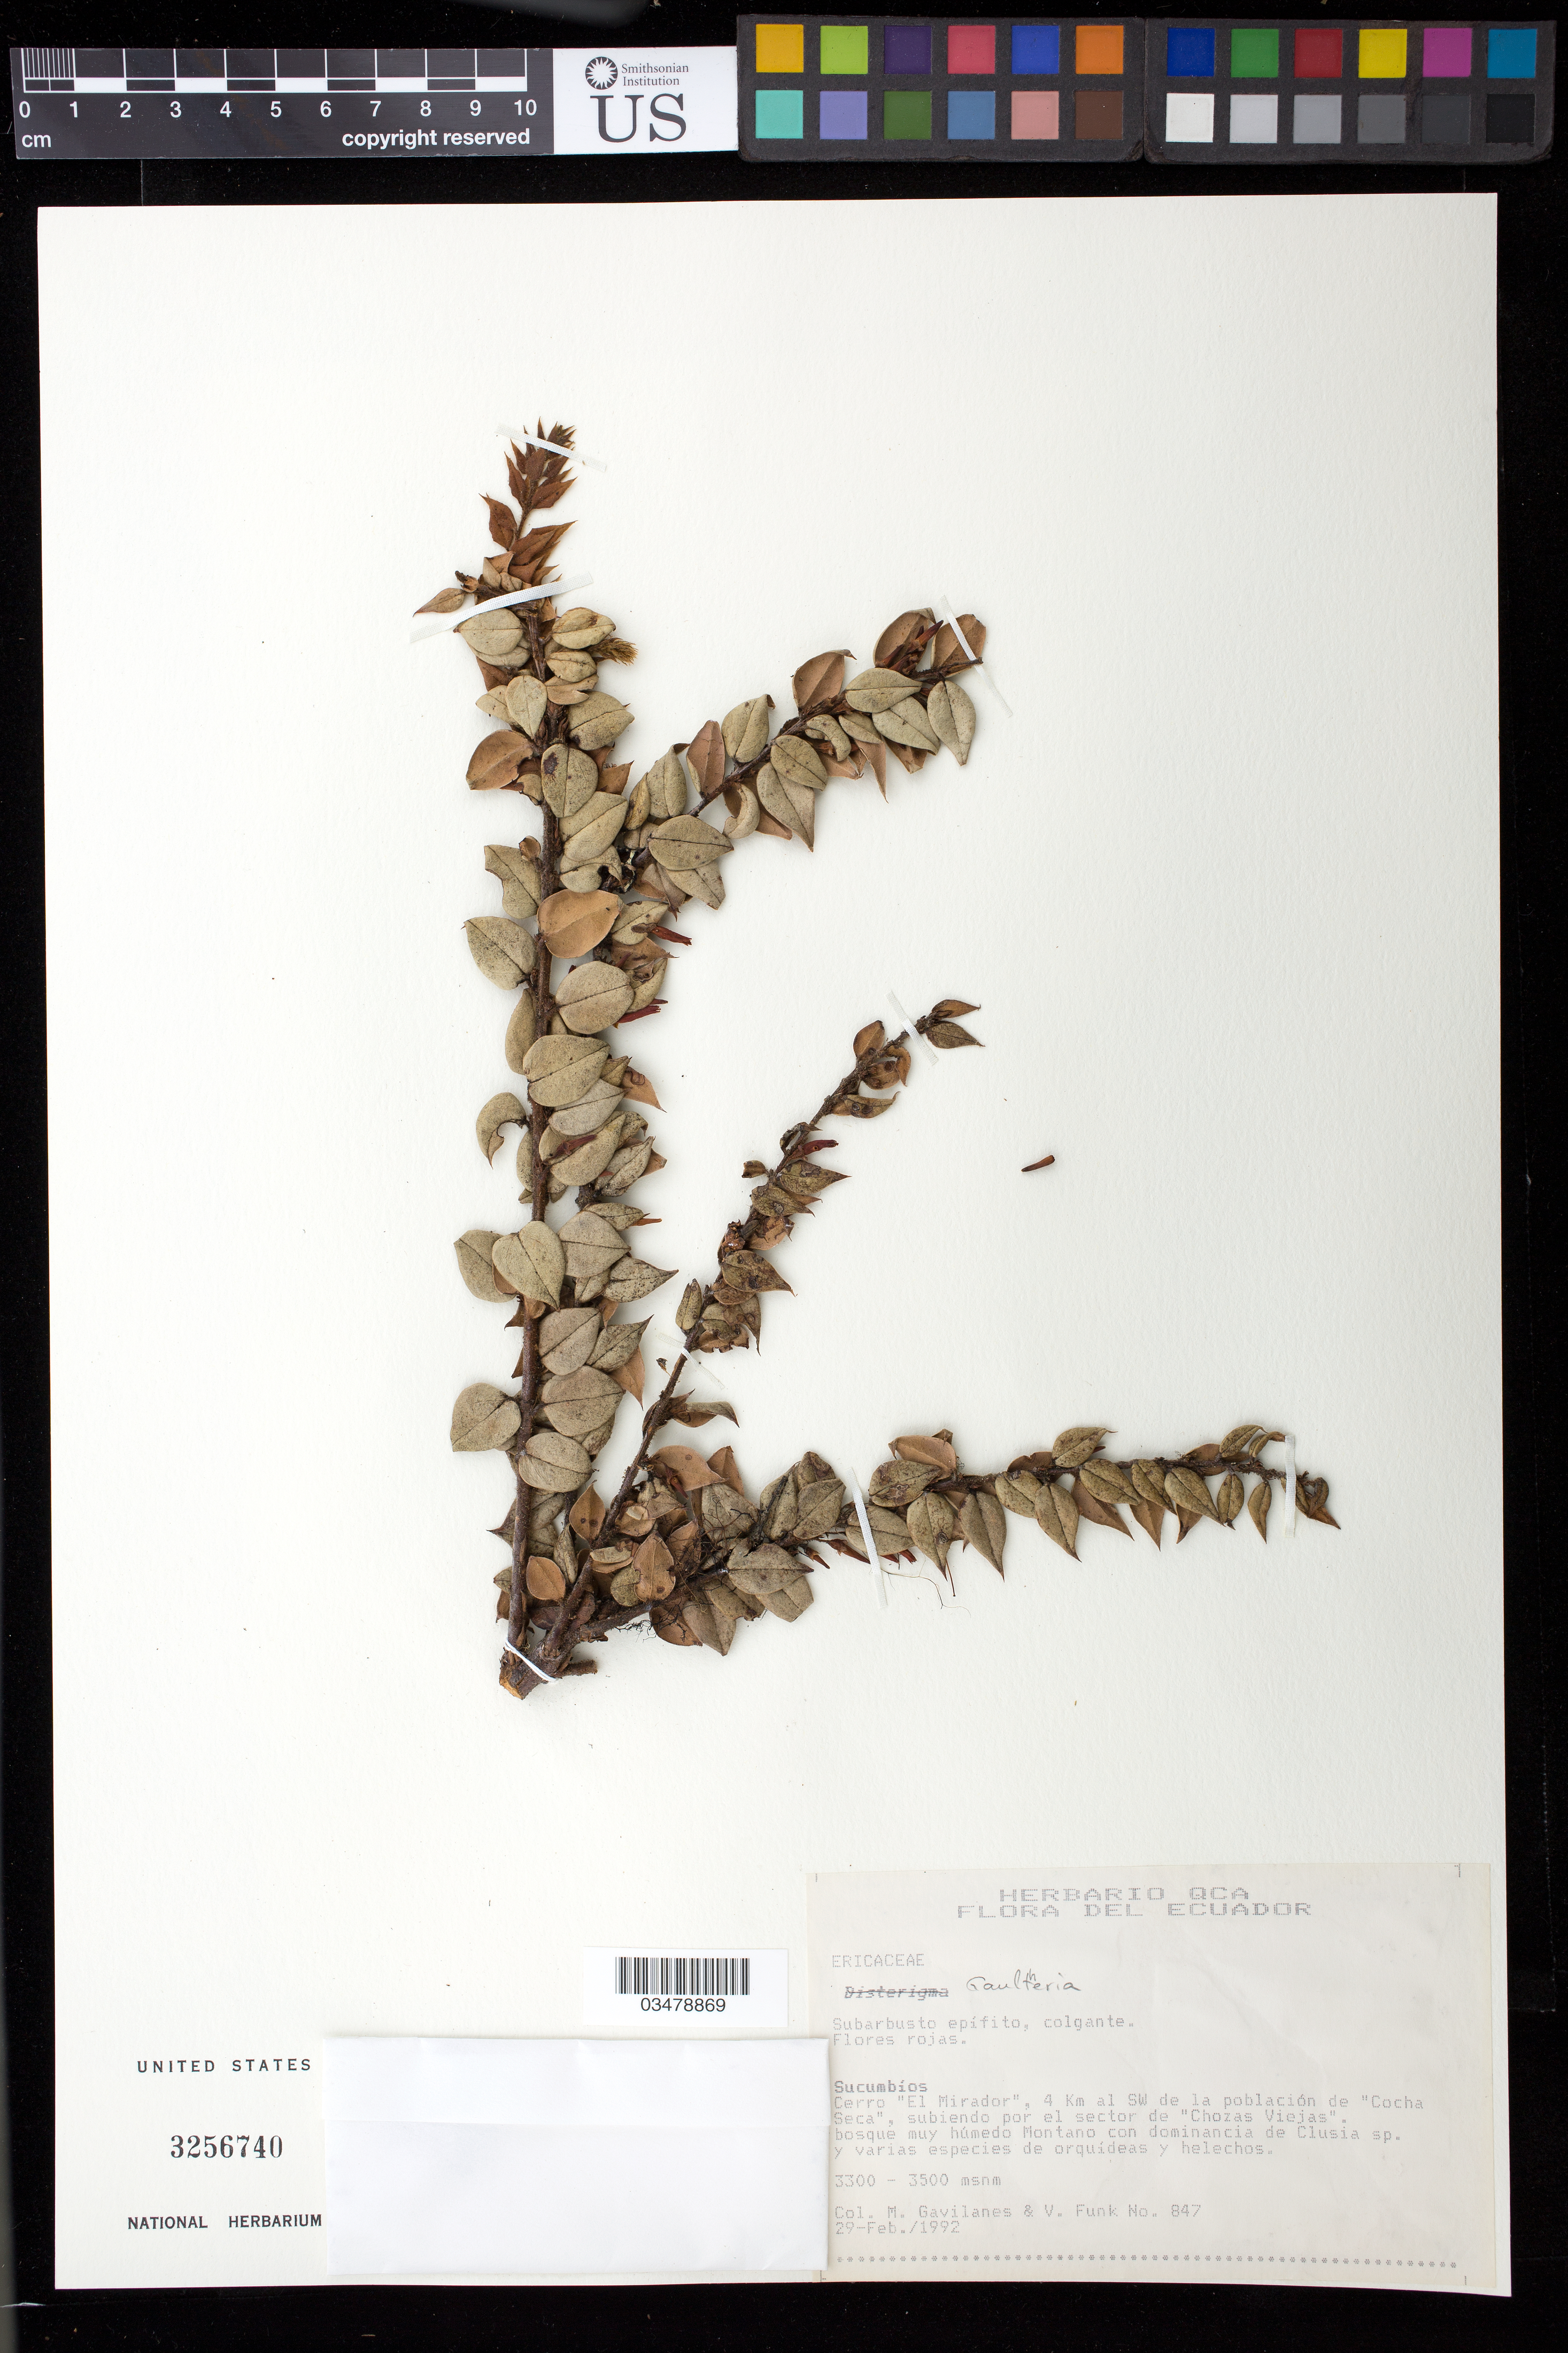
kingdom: Plantae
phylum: Tracheophyta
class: Magnoliopsida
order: Ericales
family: Ericaceae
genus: Gaultheria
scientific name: Gaultheria sp.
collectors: M. Gavilanes & V. Funk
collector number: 847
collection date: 1992-02-29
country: Ecuador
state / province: Sucumbíos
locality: Cerro "El Mirador", 4 Km al SW de la población de "Cocha Seca", subiendo por el sector de "Chozas Viejas"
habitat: Bosque muy humedo Montano con dominancia de Clusia sp.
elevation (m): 3300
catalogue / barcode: US 3256740